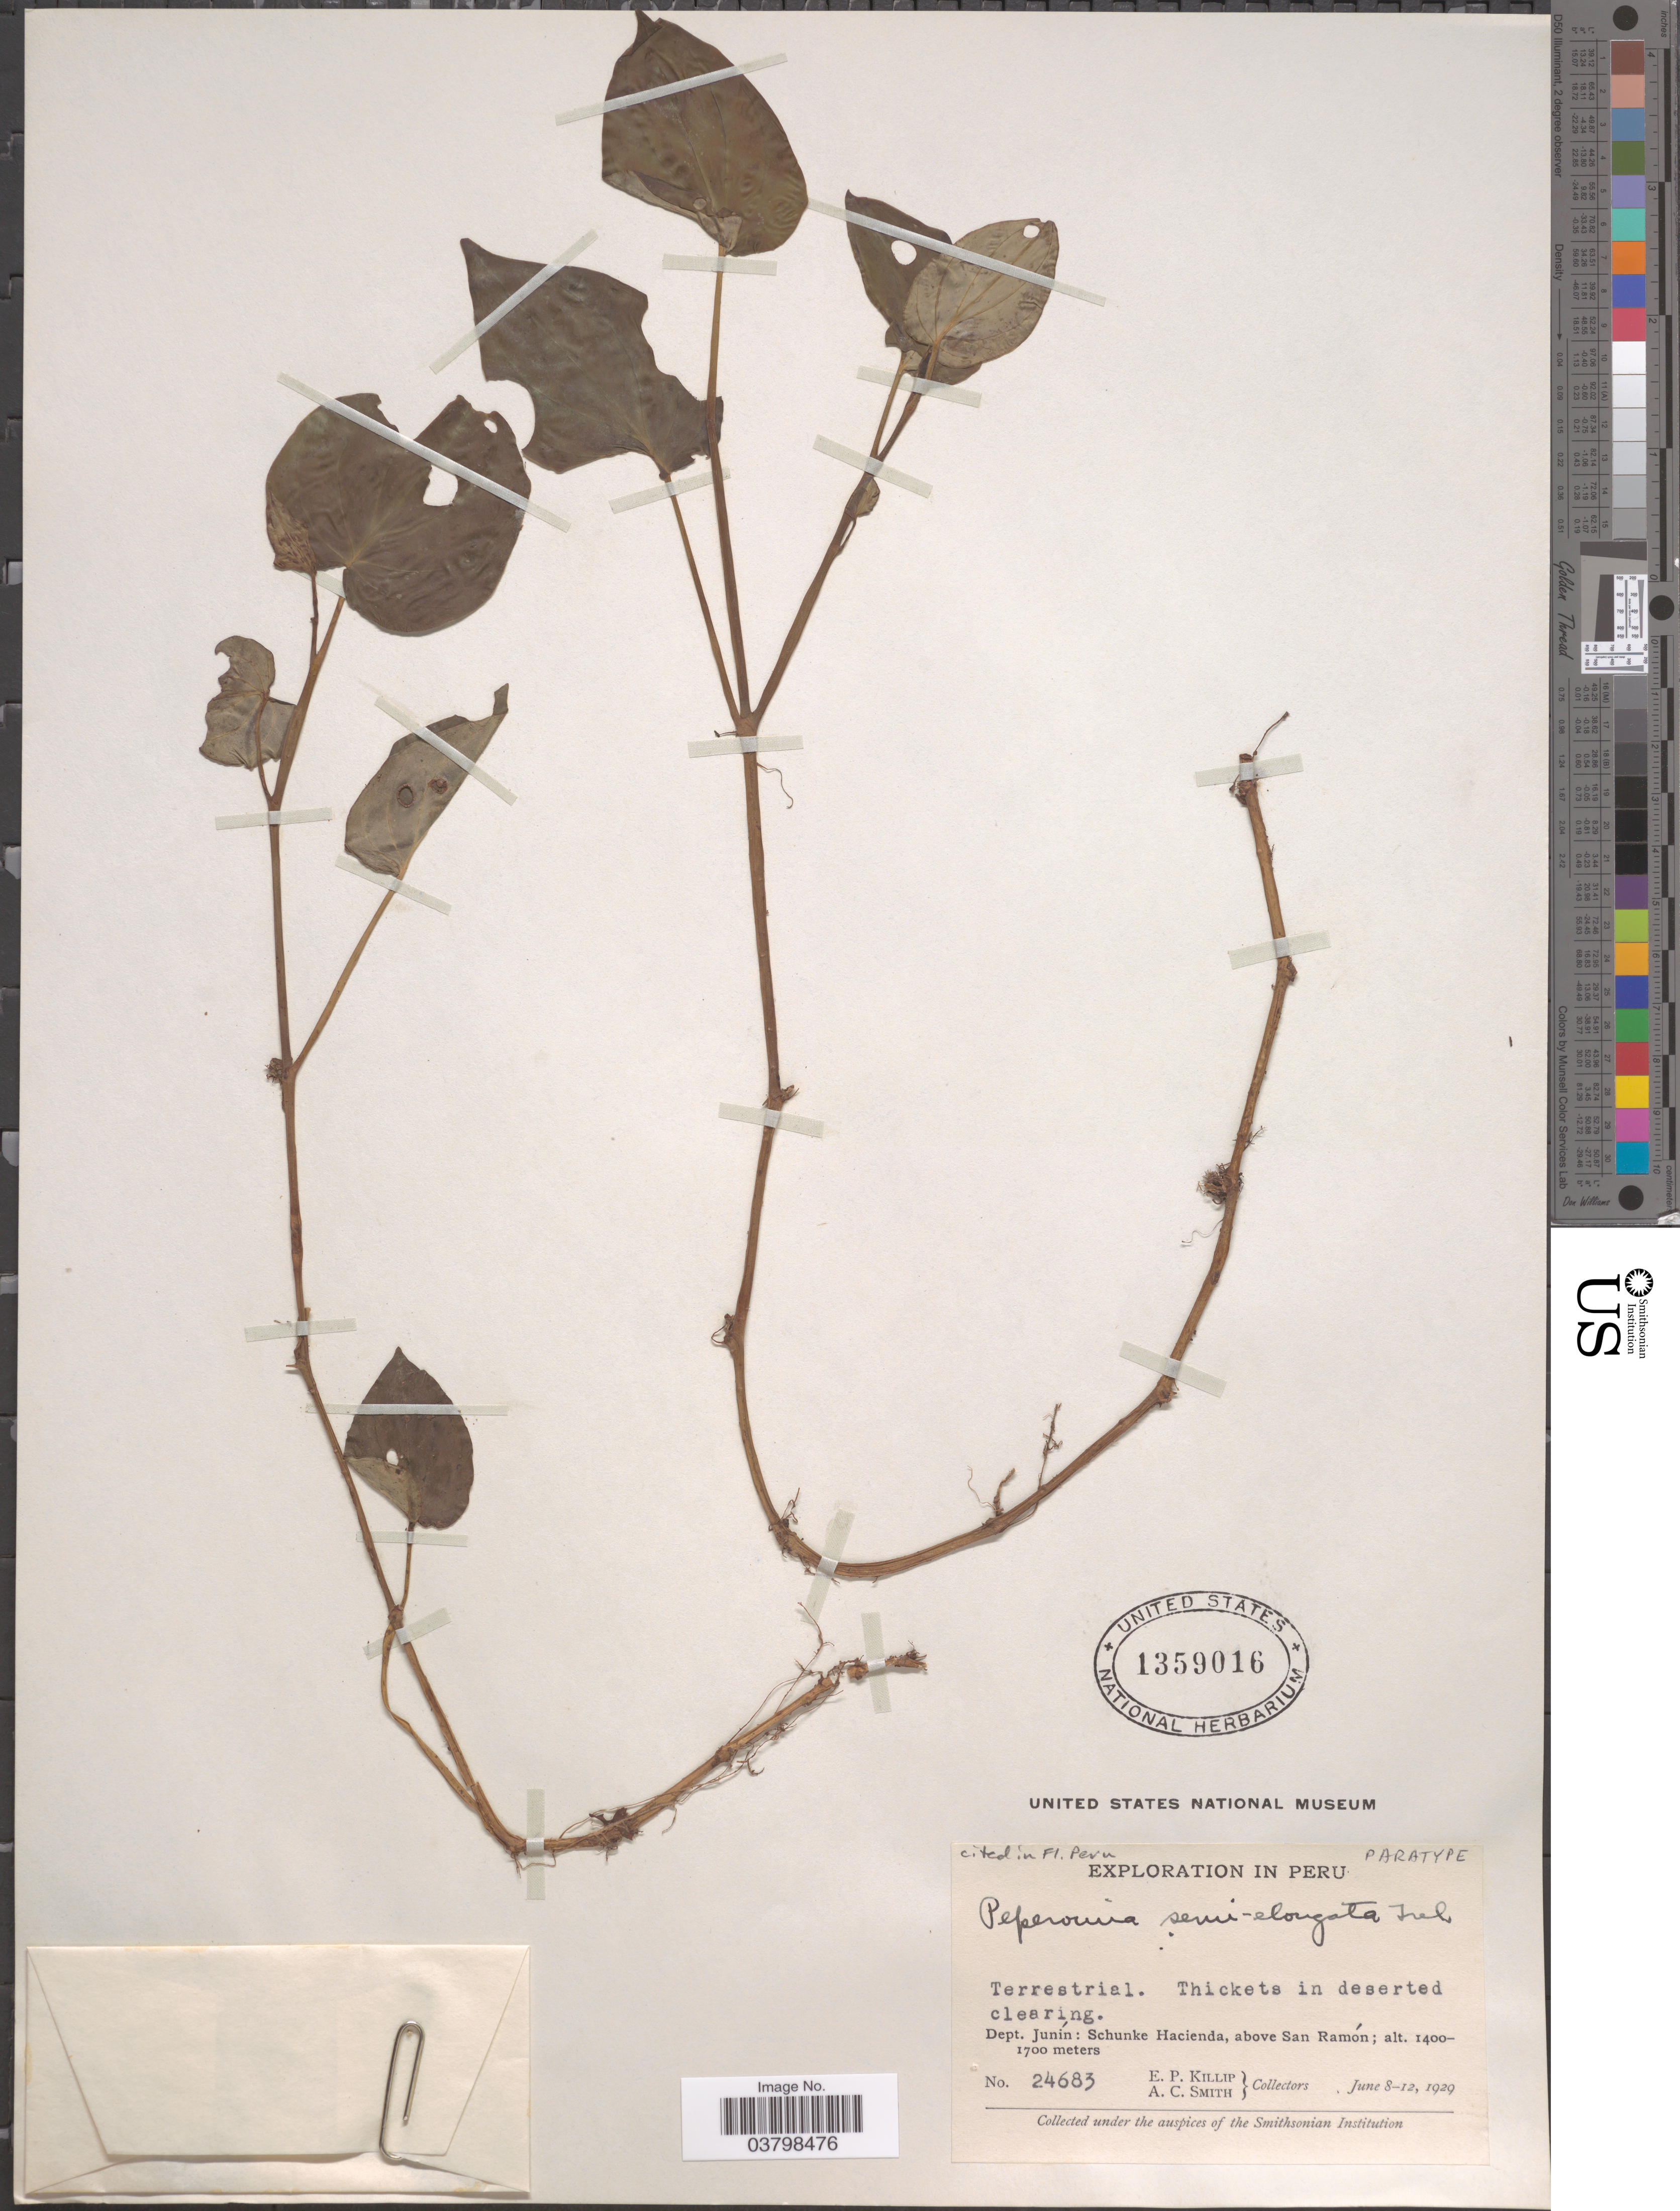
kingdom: Plantae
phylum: Tracheophyta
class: Magnoliopsida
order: Piperales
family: Piperaceae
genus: Peperomia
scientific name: Peperomia semielongata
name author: Trel.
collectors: E. P. Killip & A. C. Smith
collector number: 24683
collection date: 1929-06-08/1929-06-12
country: Peru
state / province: Junín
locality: Dept. Junín: Schunke Hacienda, above San Ramón.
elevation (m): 1400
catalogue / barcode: US 1359016